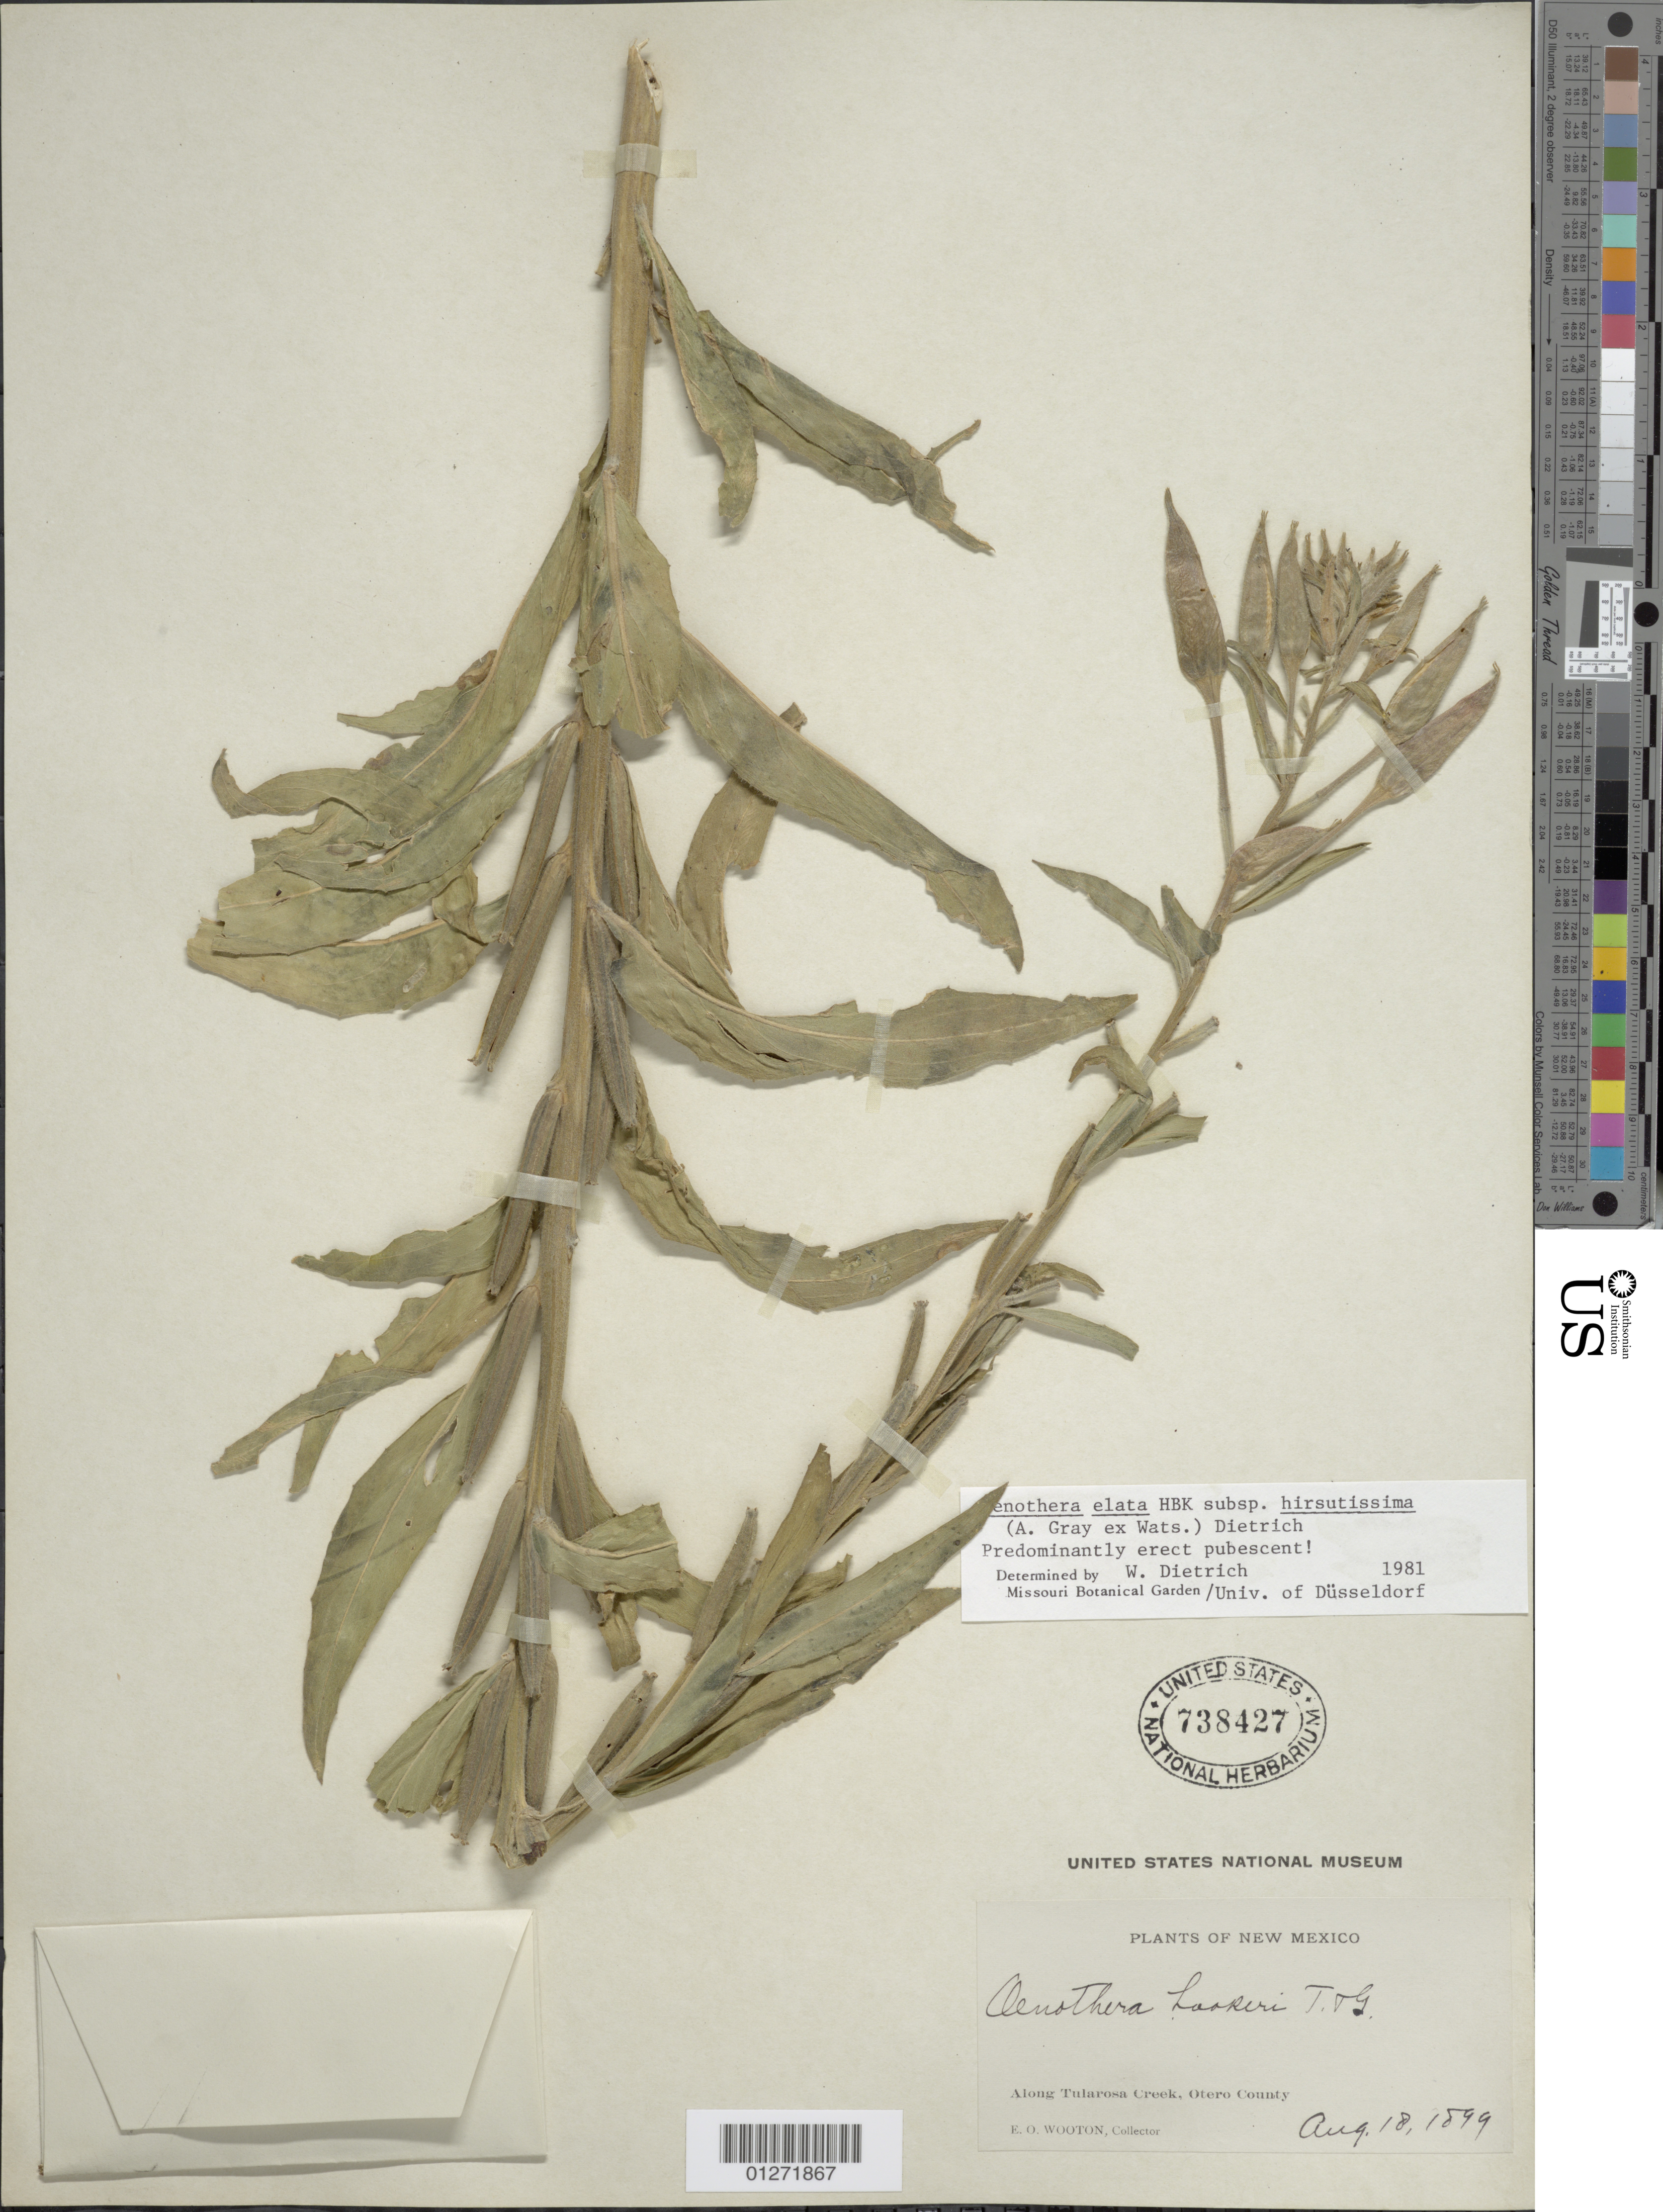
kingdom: Plantae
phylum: Tracheophyta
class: Magnoliopsida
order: Myrtales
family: Onagraceae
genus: Oenothera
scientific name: Oenothera elata subsp. hirsutissima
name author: (A. Gray ex S. Watson) W. Dietr.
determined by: Dietrich, W.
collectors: E. O. Wooton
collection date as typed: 18 Aug 1899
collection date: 1899-08-18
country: United States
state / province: New Mexico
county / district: Otero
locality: Along Tularosa Creek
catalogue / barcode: US 738427